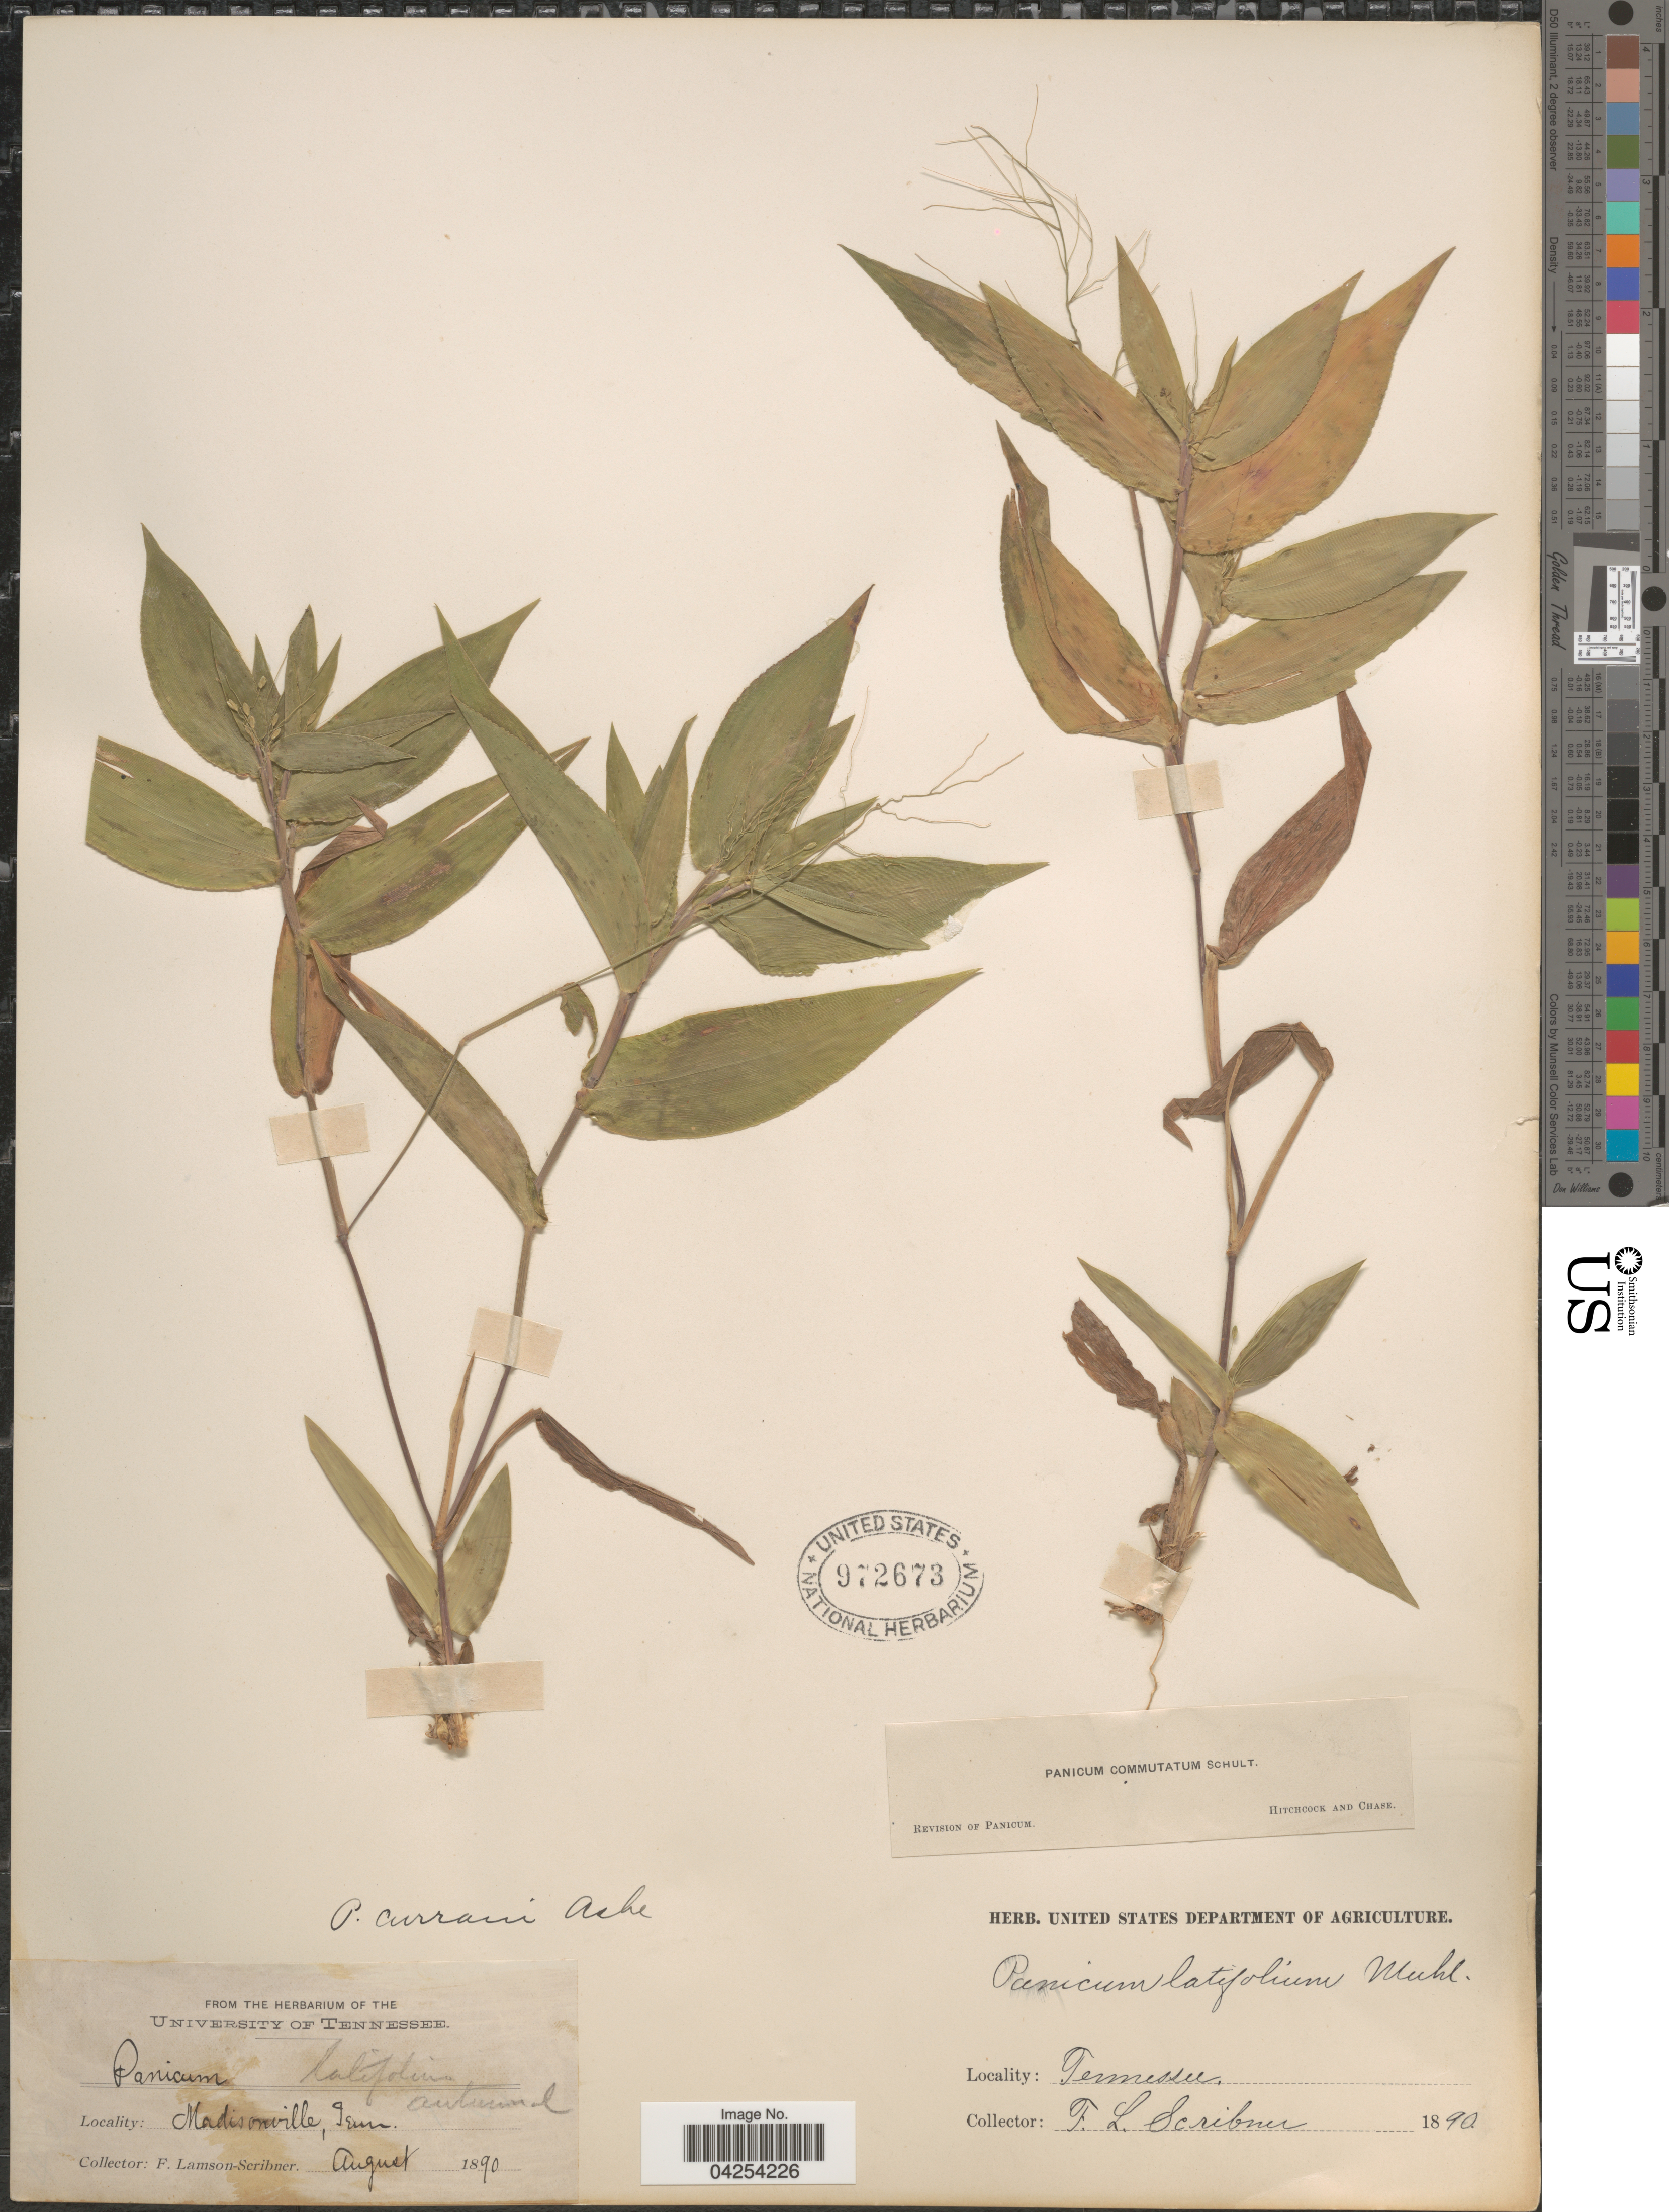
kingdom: Plantae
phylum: Tracheophyta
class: Liliopsida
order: Poales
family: Poaceae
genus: Dichanthelium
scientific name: Dichanthelium commutatum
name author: (Schult.) Gould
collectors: F. Lamson-Scribner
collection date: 1890-08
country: United States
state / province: Tennessee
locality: Madisonville.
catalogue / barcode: US 972673